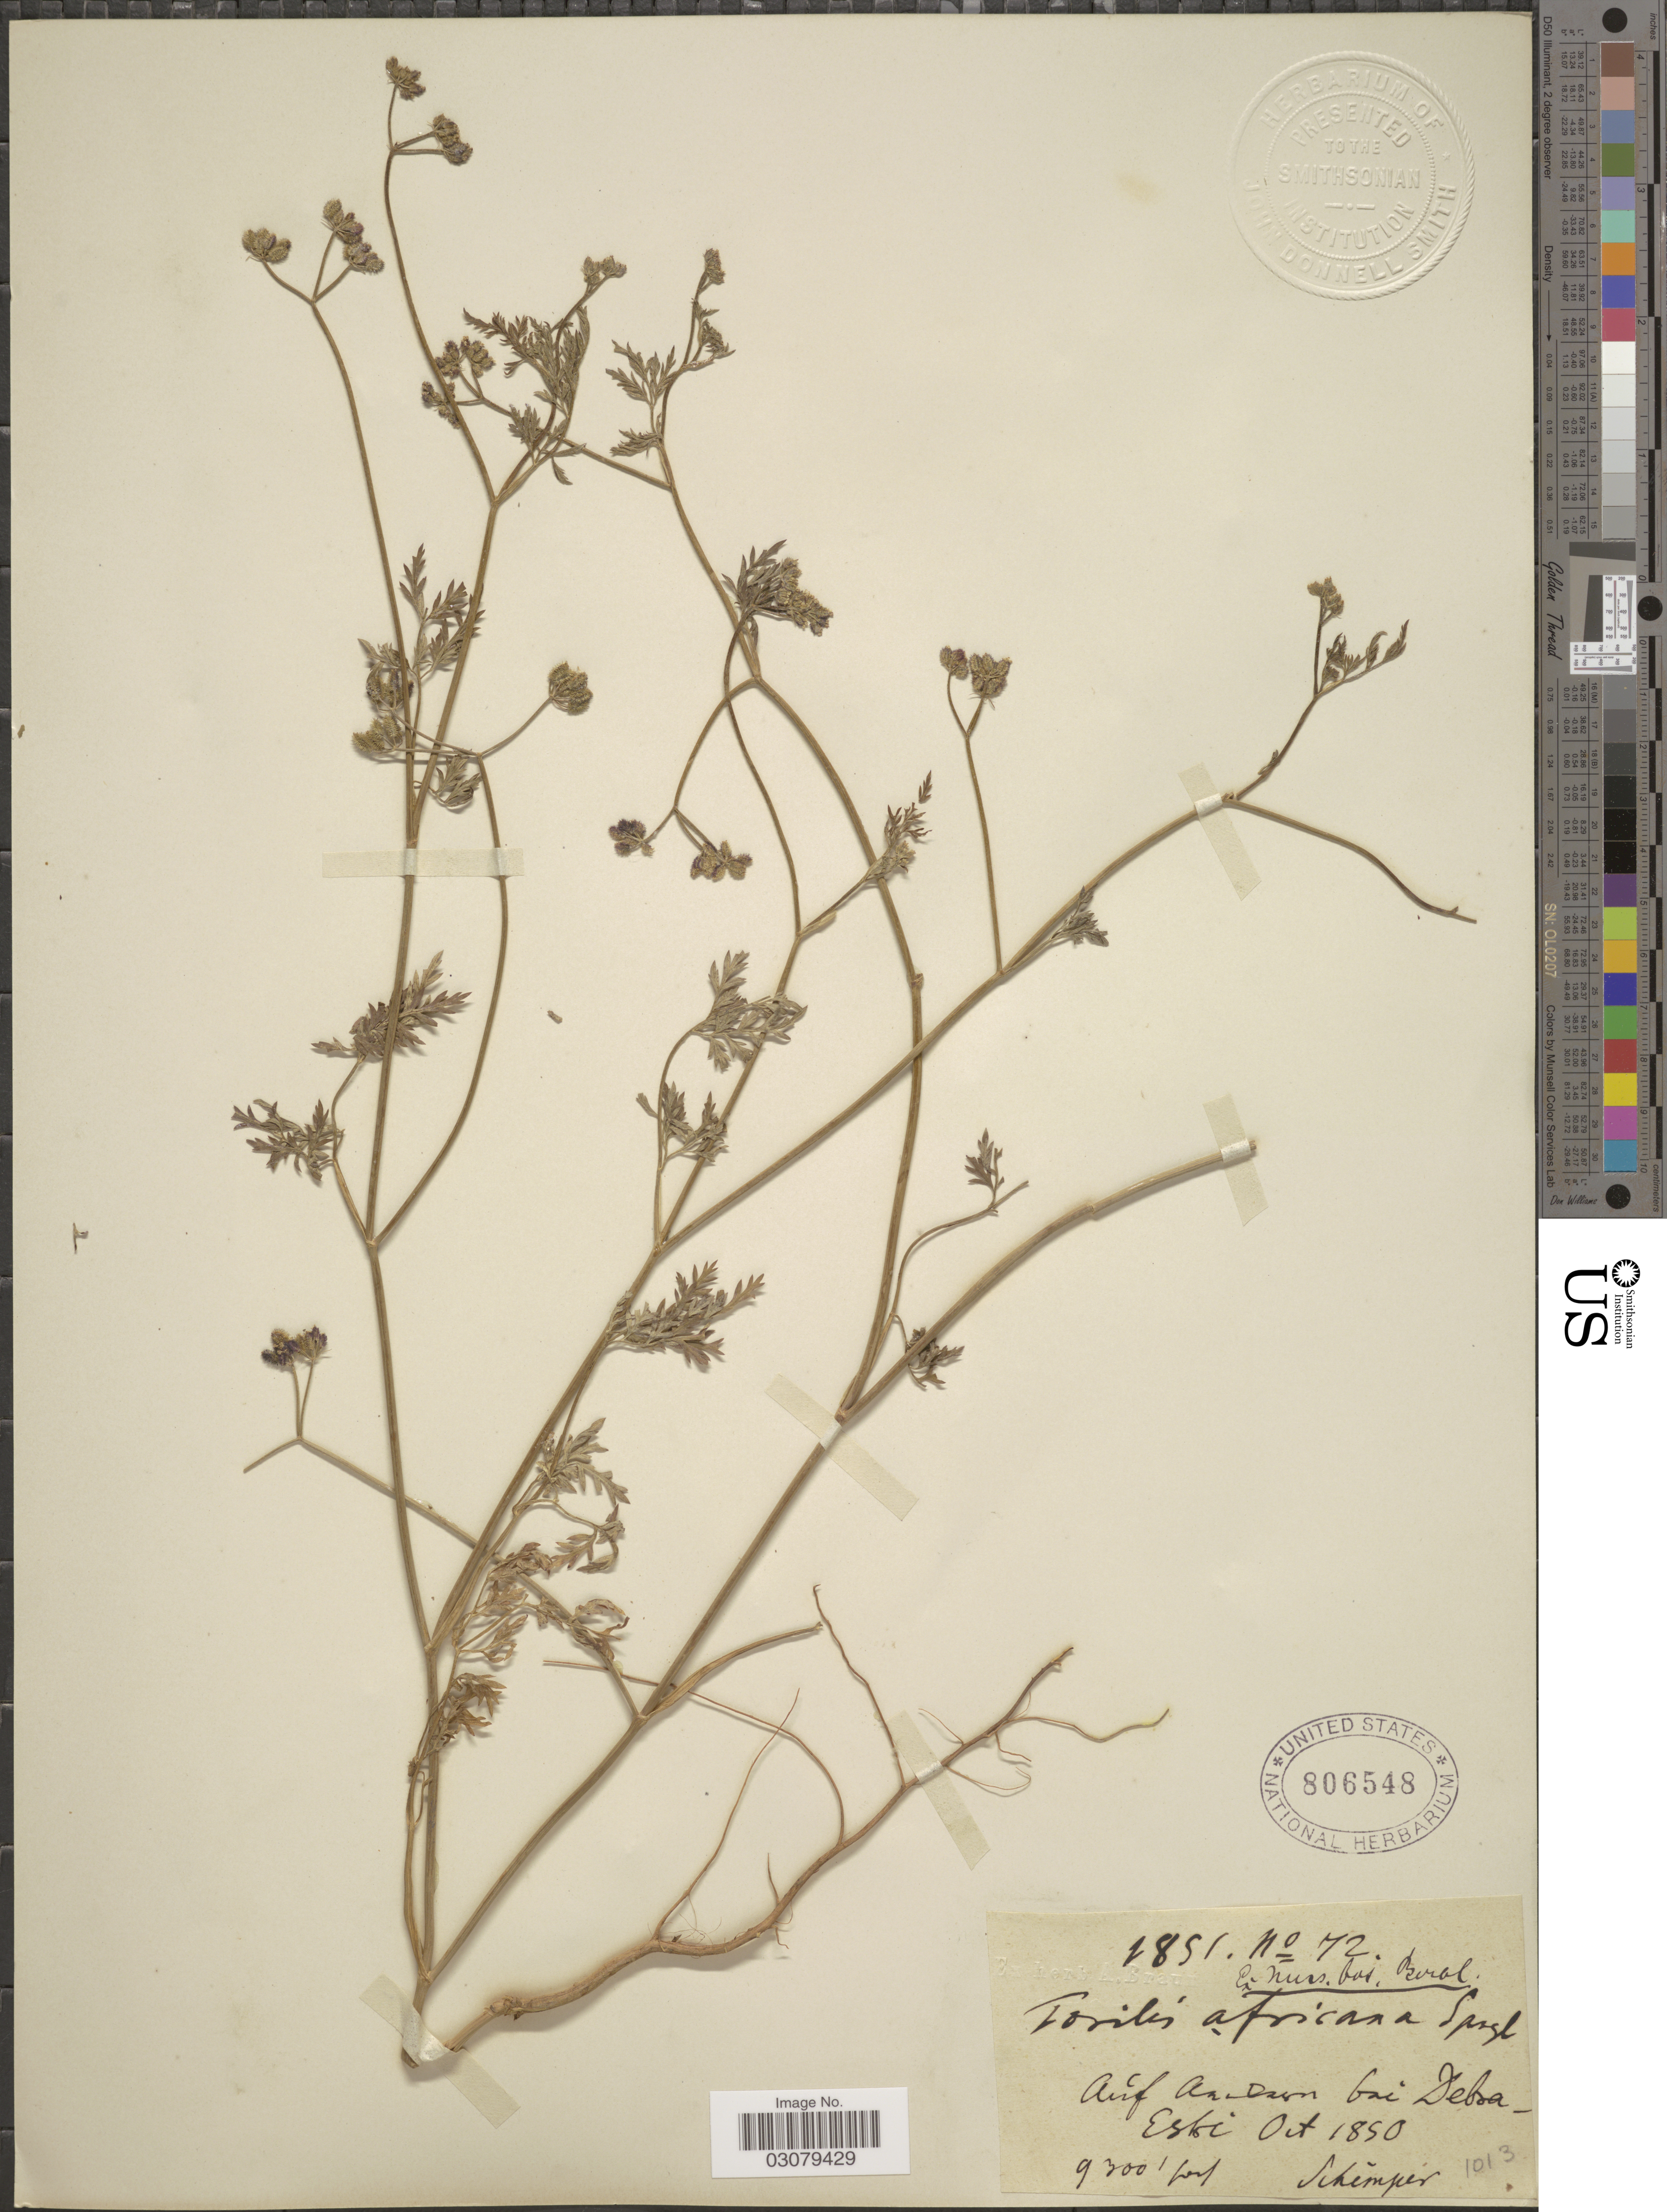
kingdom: Plantae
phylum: Tracheophyta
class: Magnoliopsida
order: Apiales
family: Apiaceae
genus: Torilis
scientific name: Torilis africana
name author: (Thunb.) Spreng.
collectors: -. Schimper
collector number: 72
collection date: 1850-10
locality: Aŭf An Darn [interpreted] bai Debra [interpreted]-Eski [interpreted].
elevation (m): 2835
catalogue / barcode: US 806548